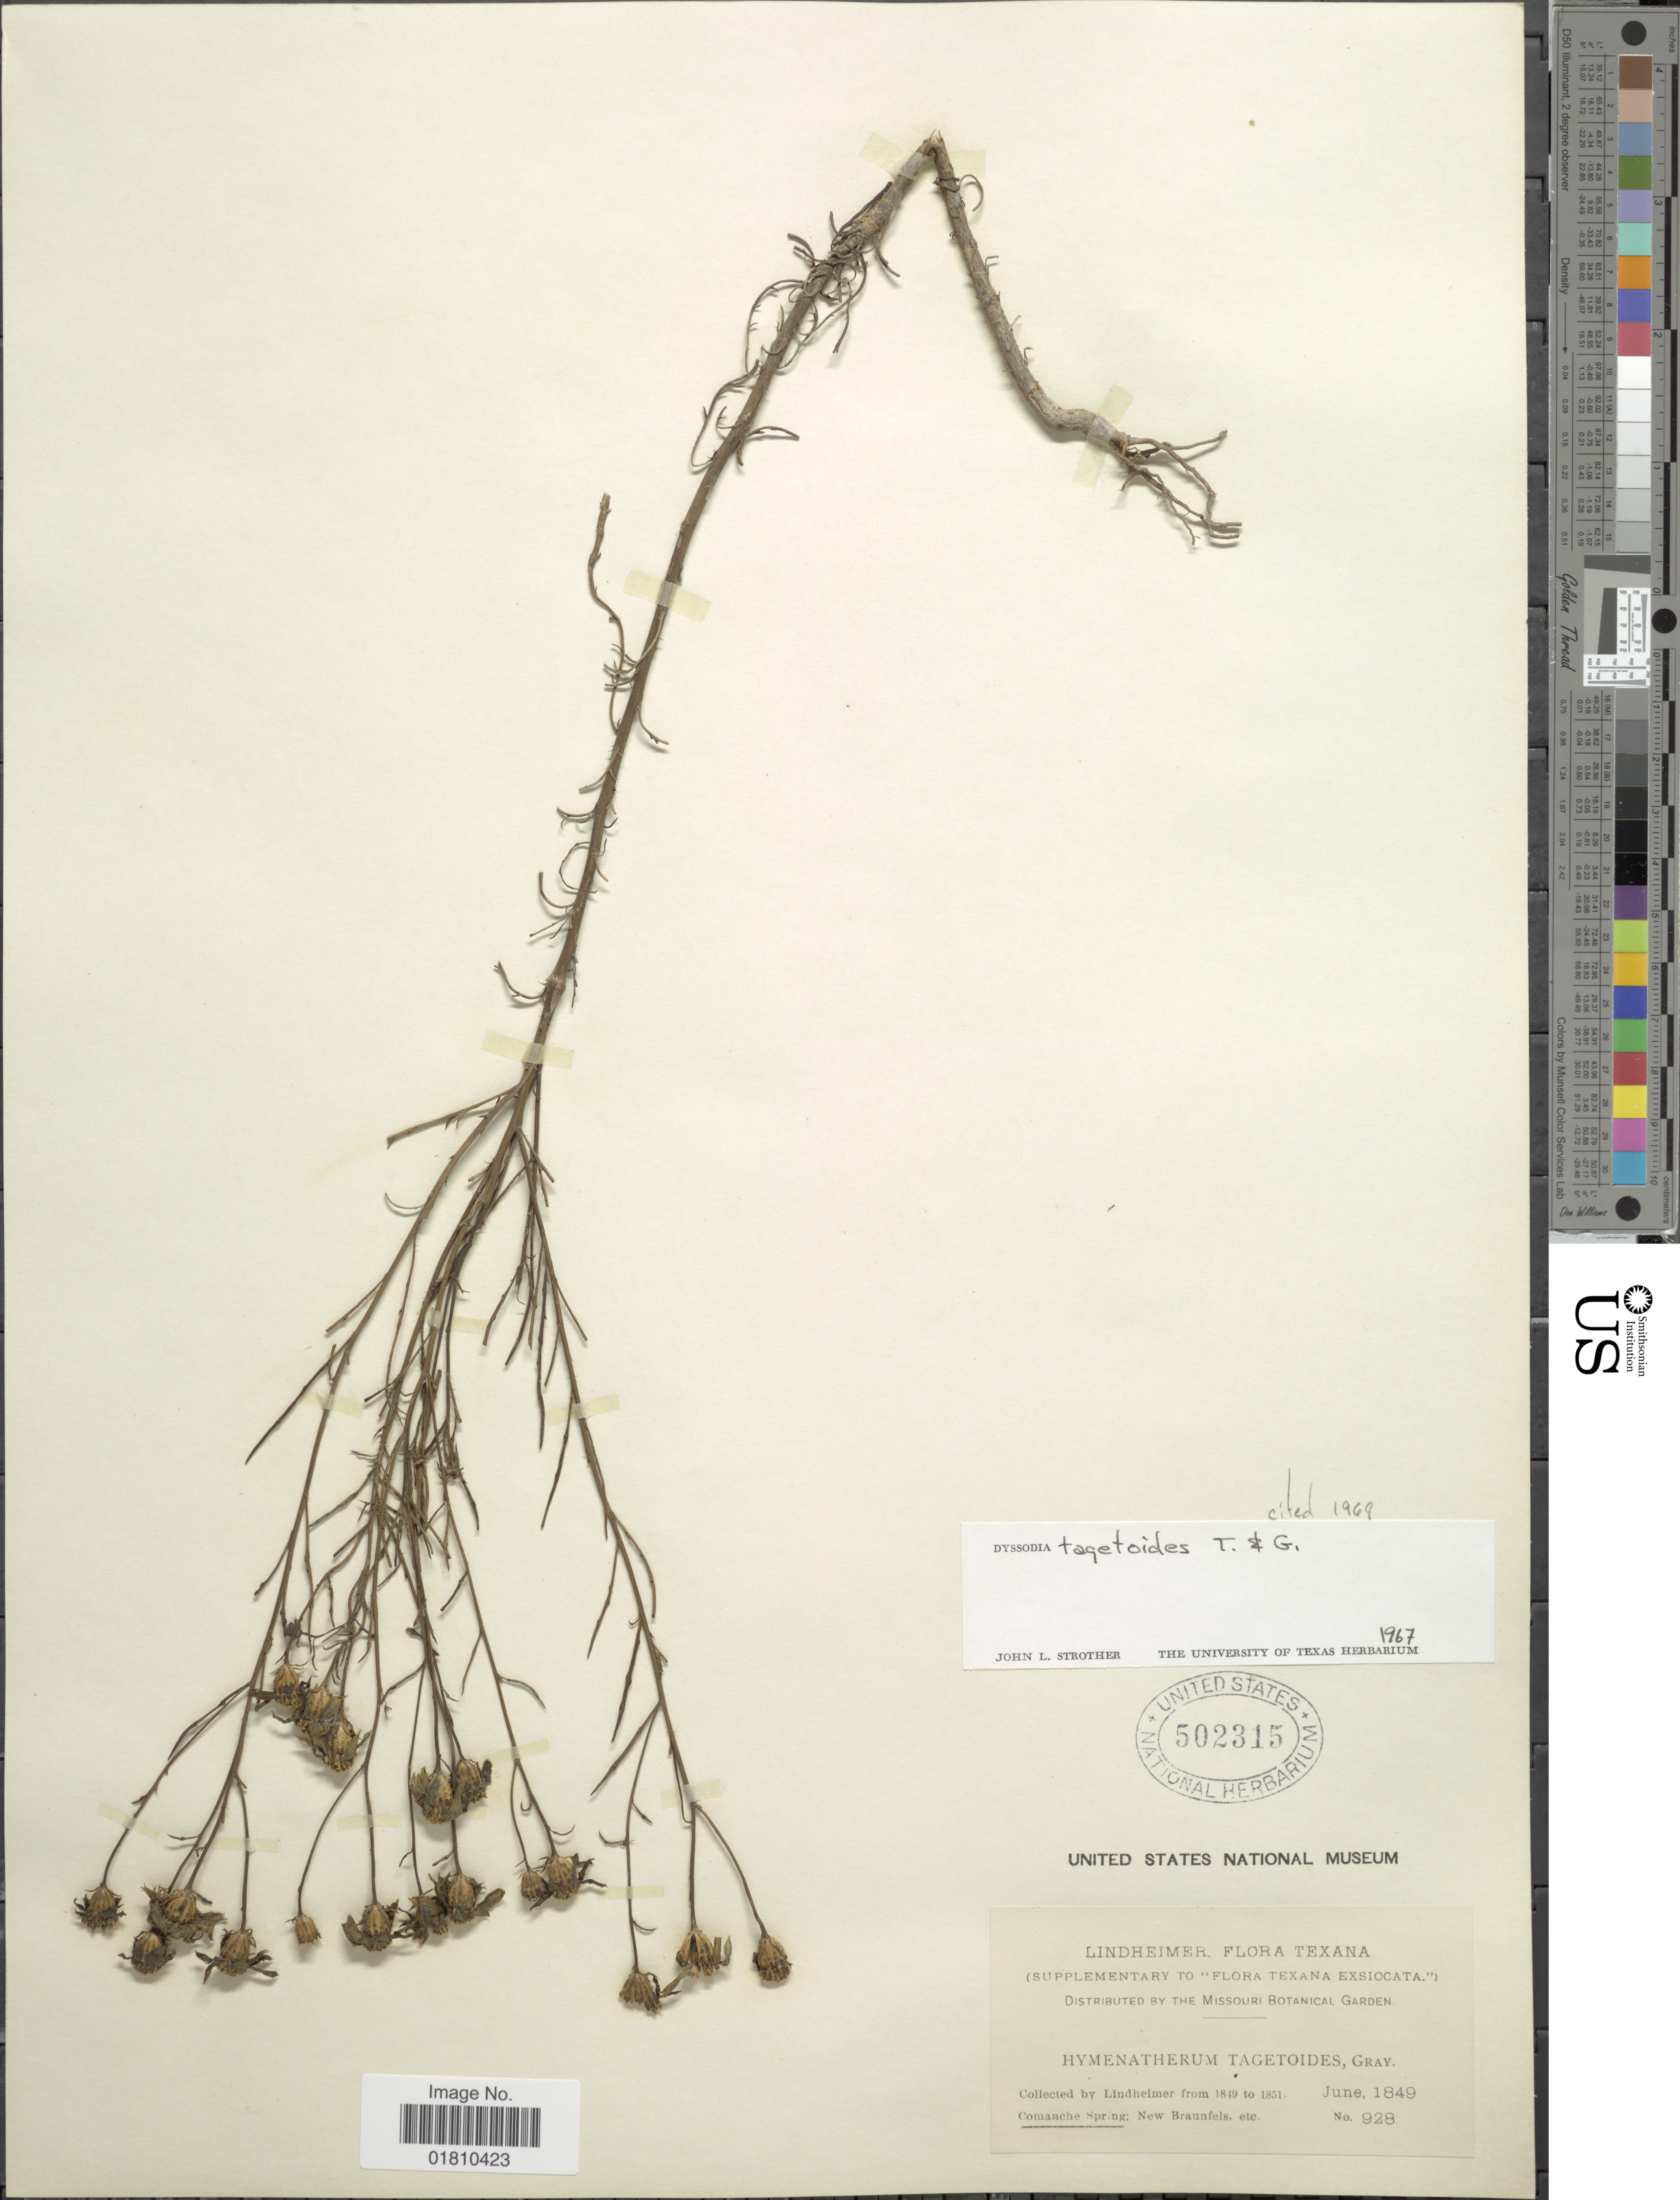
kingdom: Plantae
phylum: Tracheophyta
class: Magnoliopsida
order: Asterales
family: Asteraceae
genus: Dysodiopsis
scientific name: Dysodiopsis tagetoides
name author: (Torr. & A. Gray) Rydb.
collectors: -. Lindheimer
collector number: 928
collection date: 1849-06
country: United States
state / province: Texas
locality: Comanche Spring; New Braunfels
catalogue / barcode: US 502315